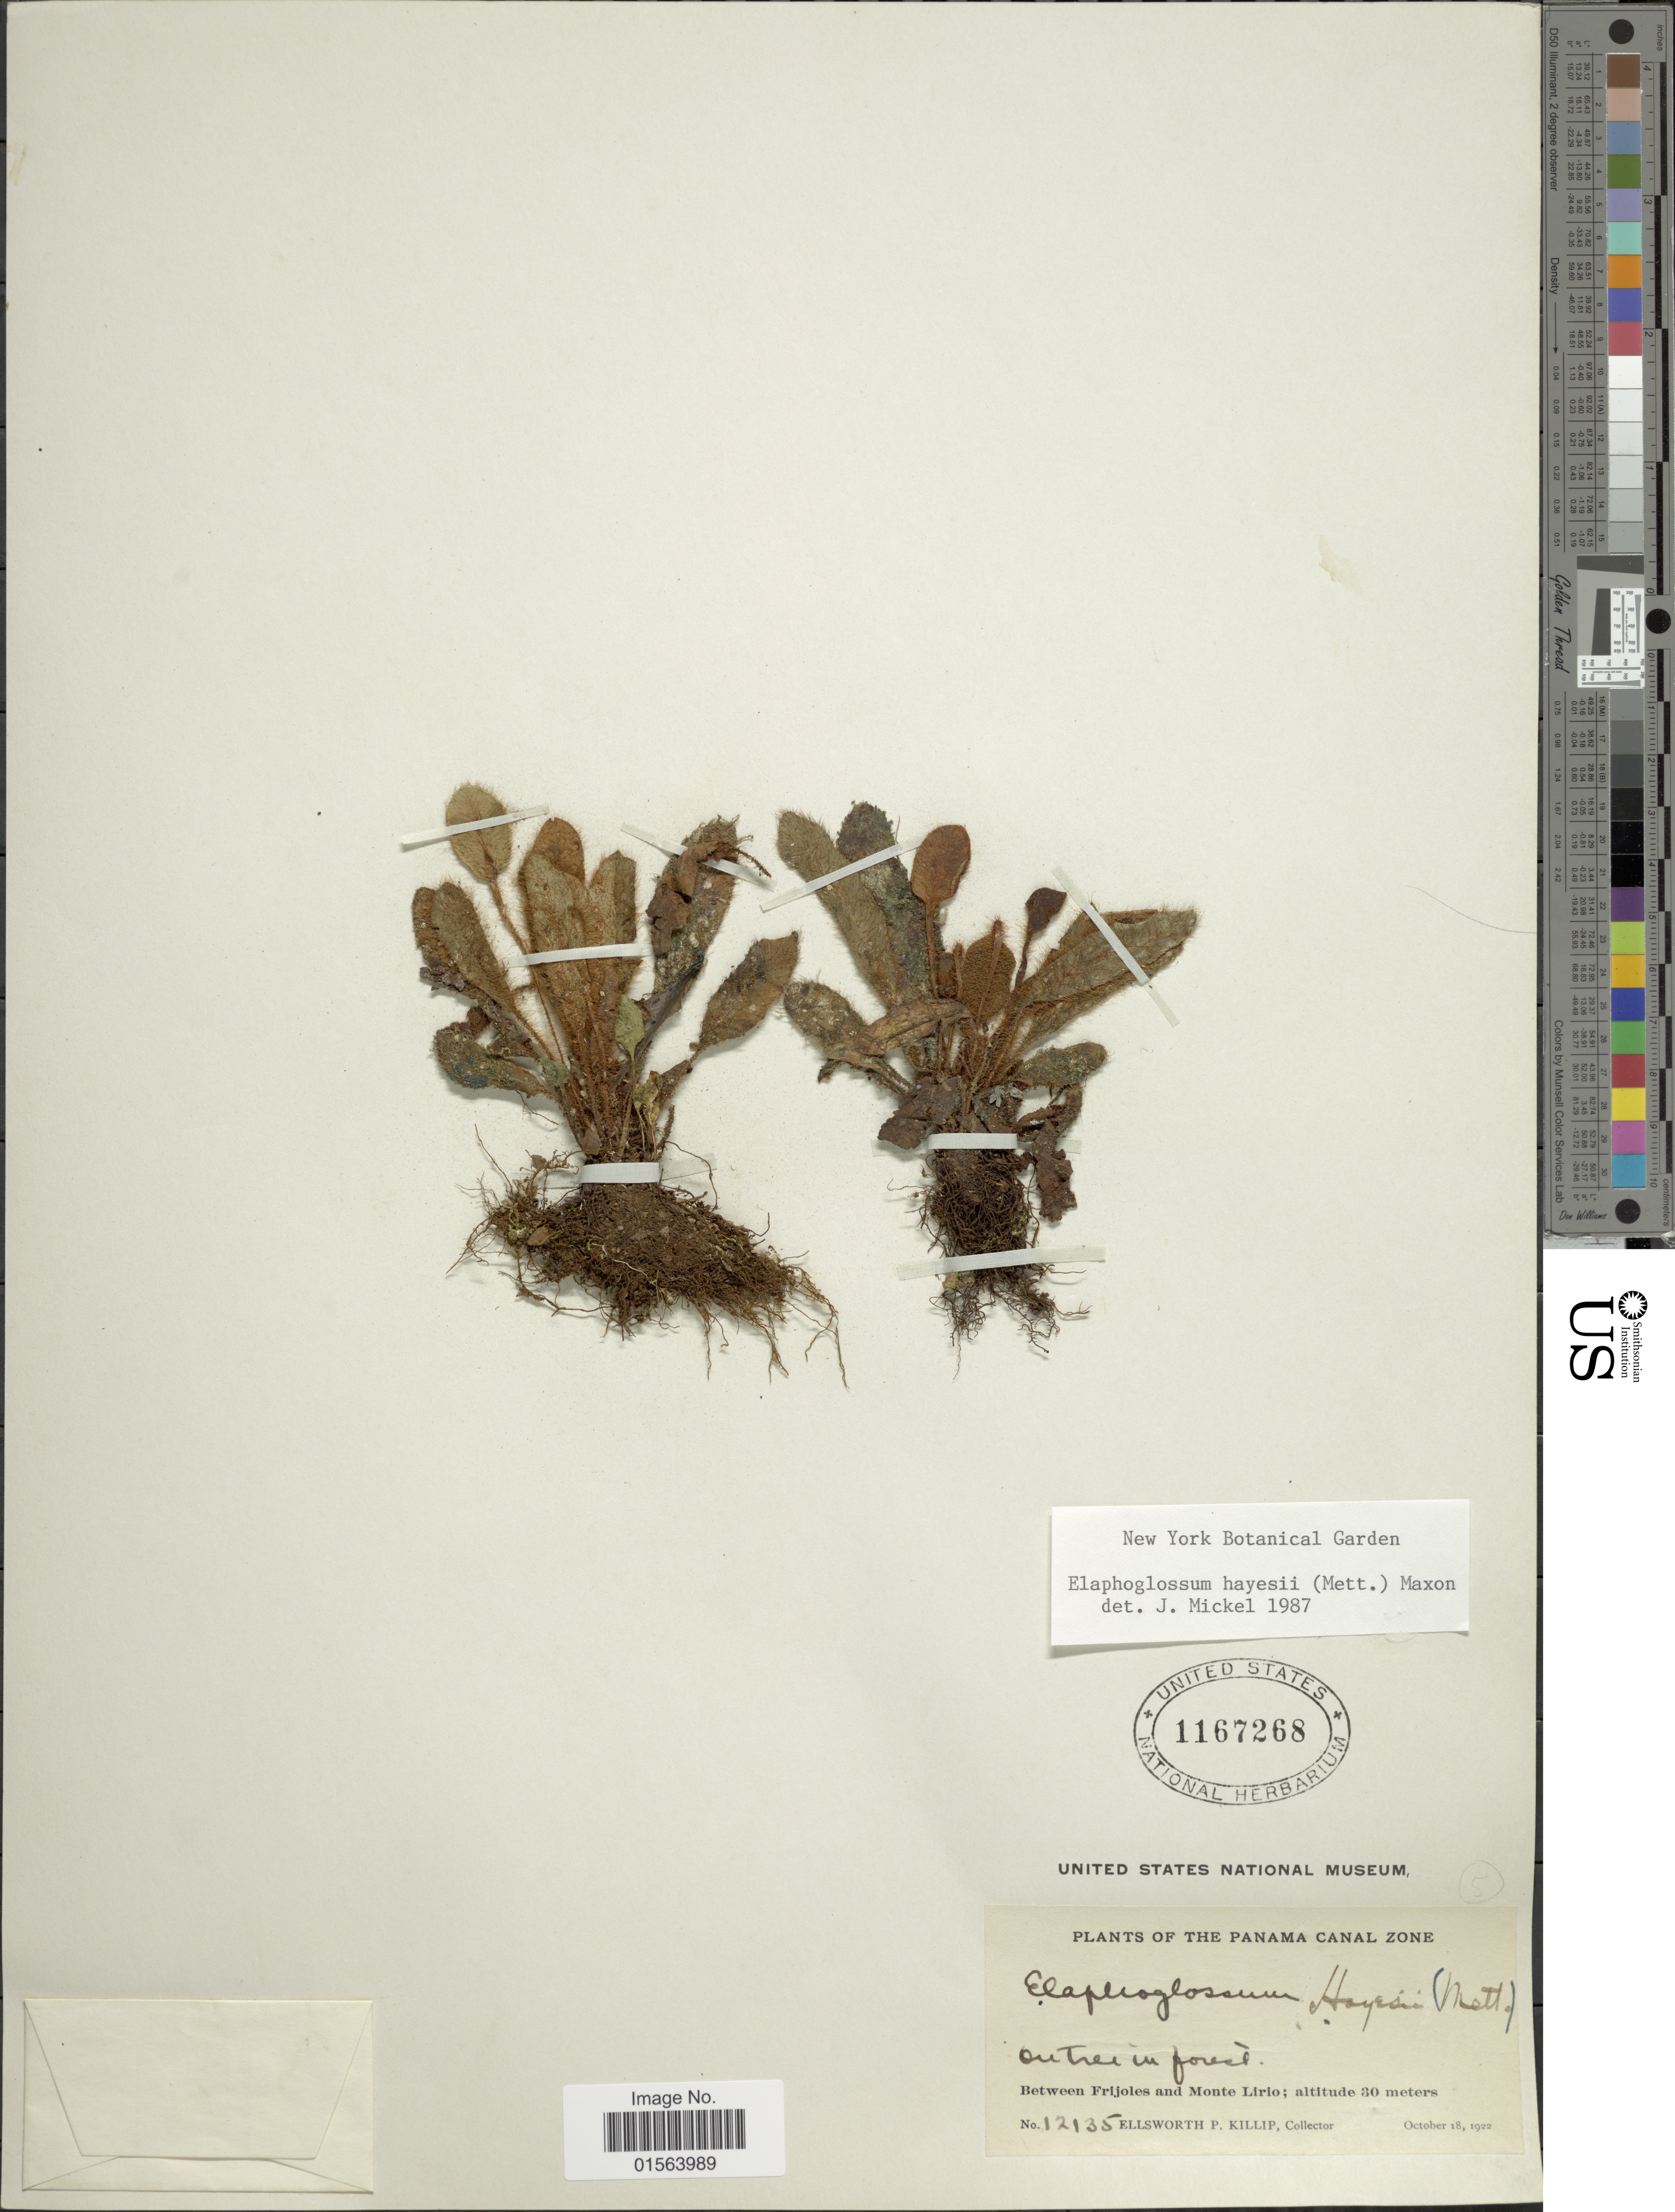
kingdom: Plantae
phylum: Tracheophyta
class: Polypodiopsida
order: Polypodiales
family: Dryopteridaceae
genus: Elaphoglossum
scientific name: Elaphoglossum hayesii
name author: (Mett. ex Kuhn) Maxon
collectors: E. P. Killip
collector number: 12135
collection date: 1922-10-18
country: Panama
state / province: Colón / Panamá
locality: Canal Zone, between Frijoles and Monte Lirio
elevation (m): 30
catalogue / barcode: US 1167268